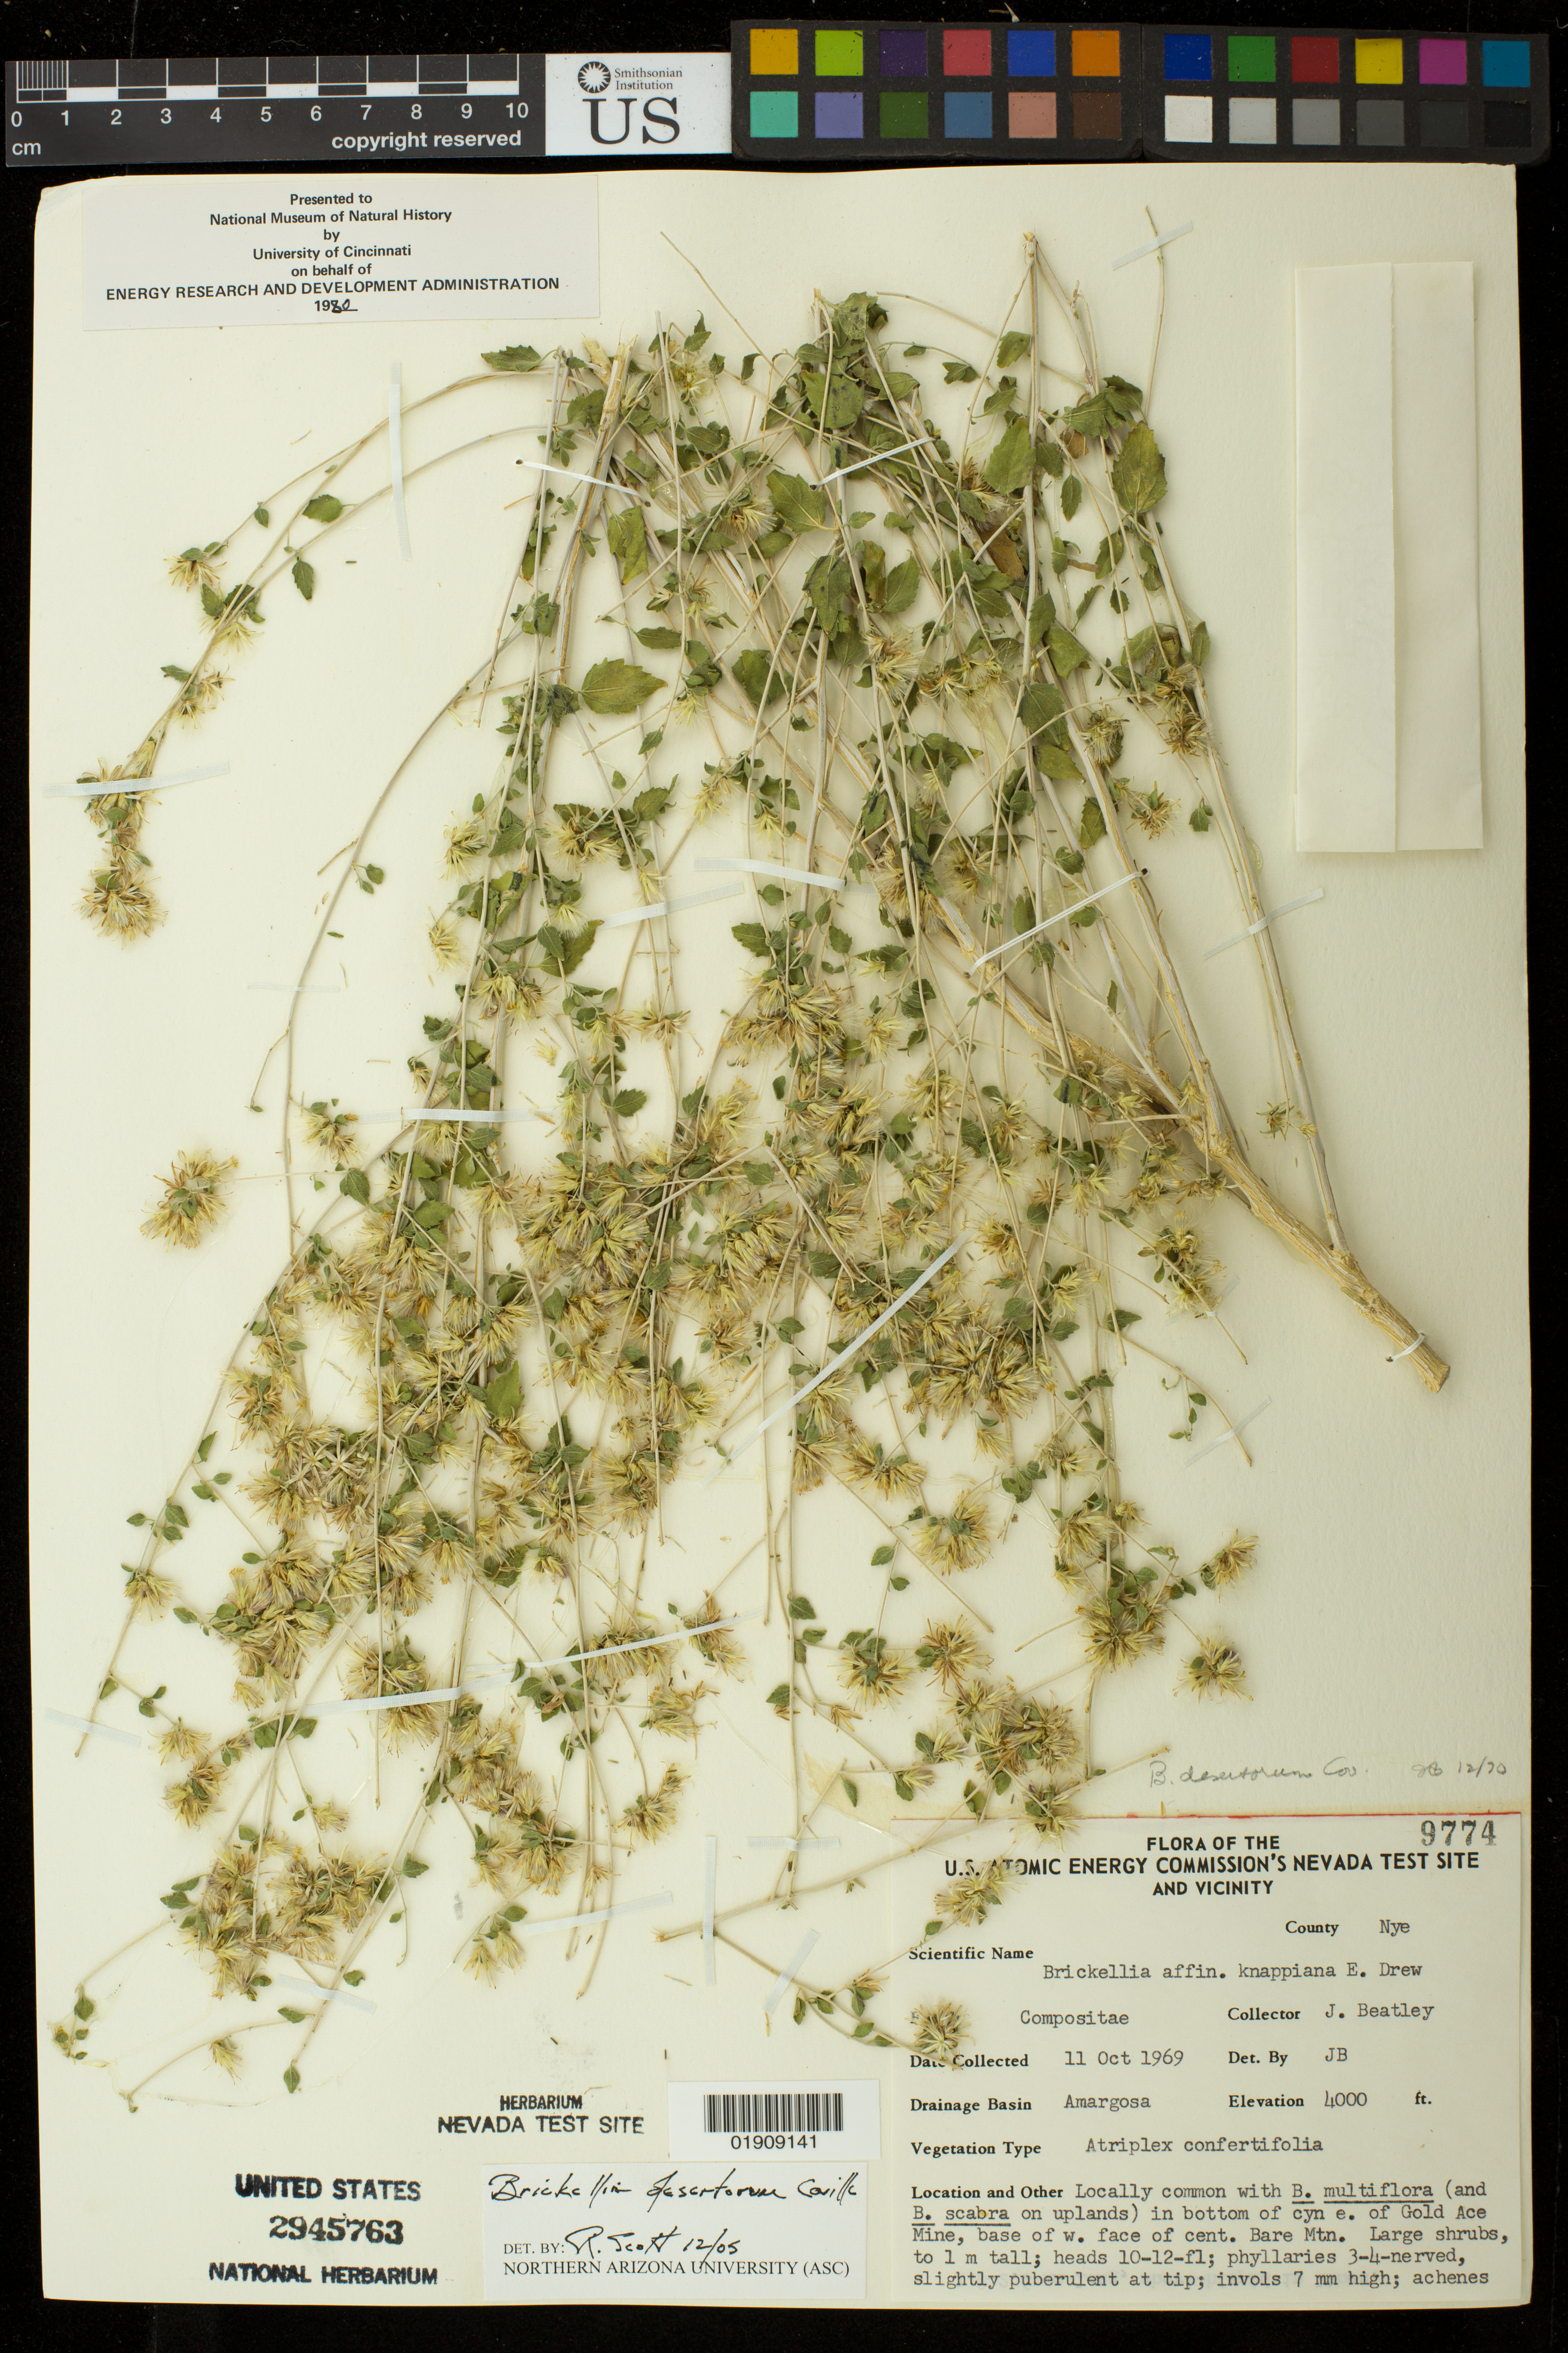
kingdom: Plantae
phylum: Tracheophyta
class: Magnoliopsida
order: Asterales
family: Asteraceae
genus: Brickellia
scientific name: Brickellia desertorum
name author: Coville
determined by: Scott, Randall W., (ASC), Northern Arizona University (UNITED STATES)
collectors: J. C. Beatley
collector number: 9774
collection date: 1969-10-11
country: United States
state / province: Nevada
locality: U. S. Atomic Energy Commission's Nevada Test Site and Vicinity County Nye, Drainage Basin: Amargosa, Common, Is. ledges & crecives, cyn at base of w. w. face of cent. Bare Mtn, e. of Gold Ace Mine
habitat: in bottom of cyn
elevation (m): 1219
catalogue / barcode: US 2945763